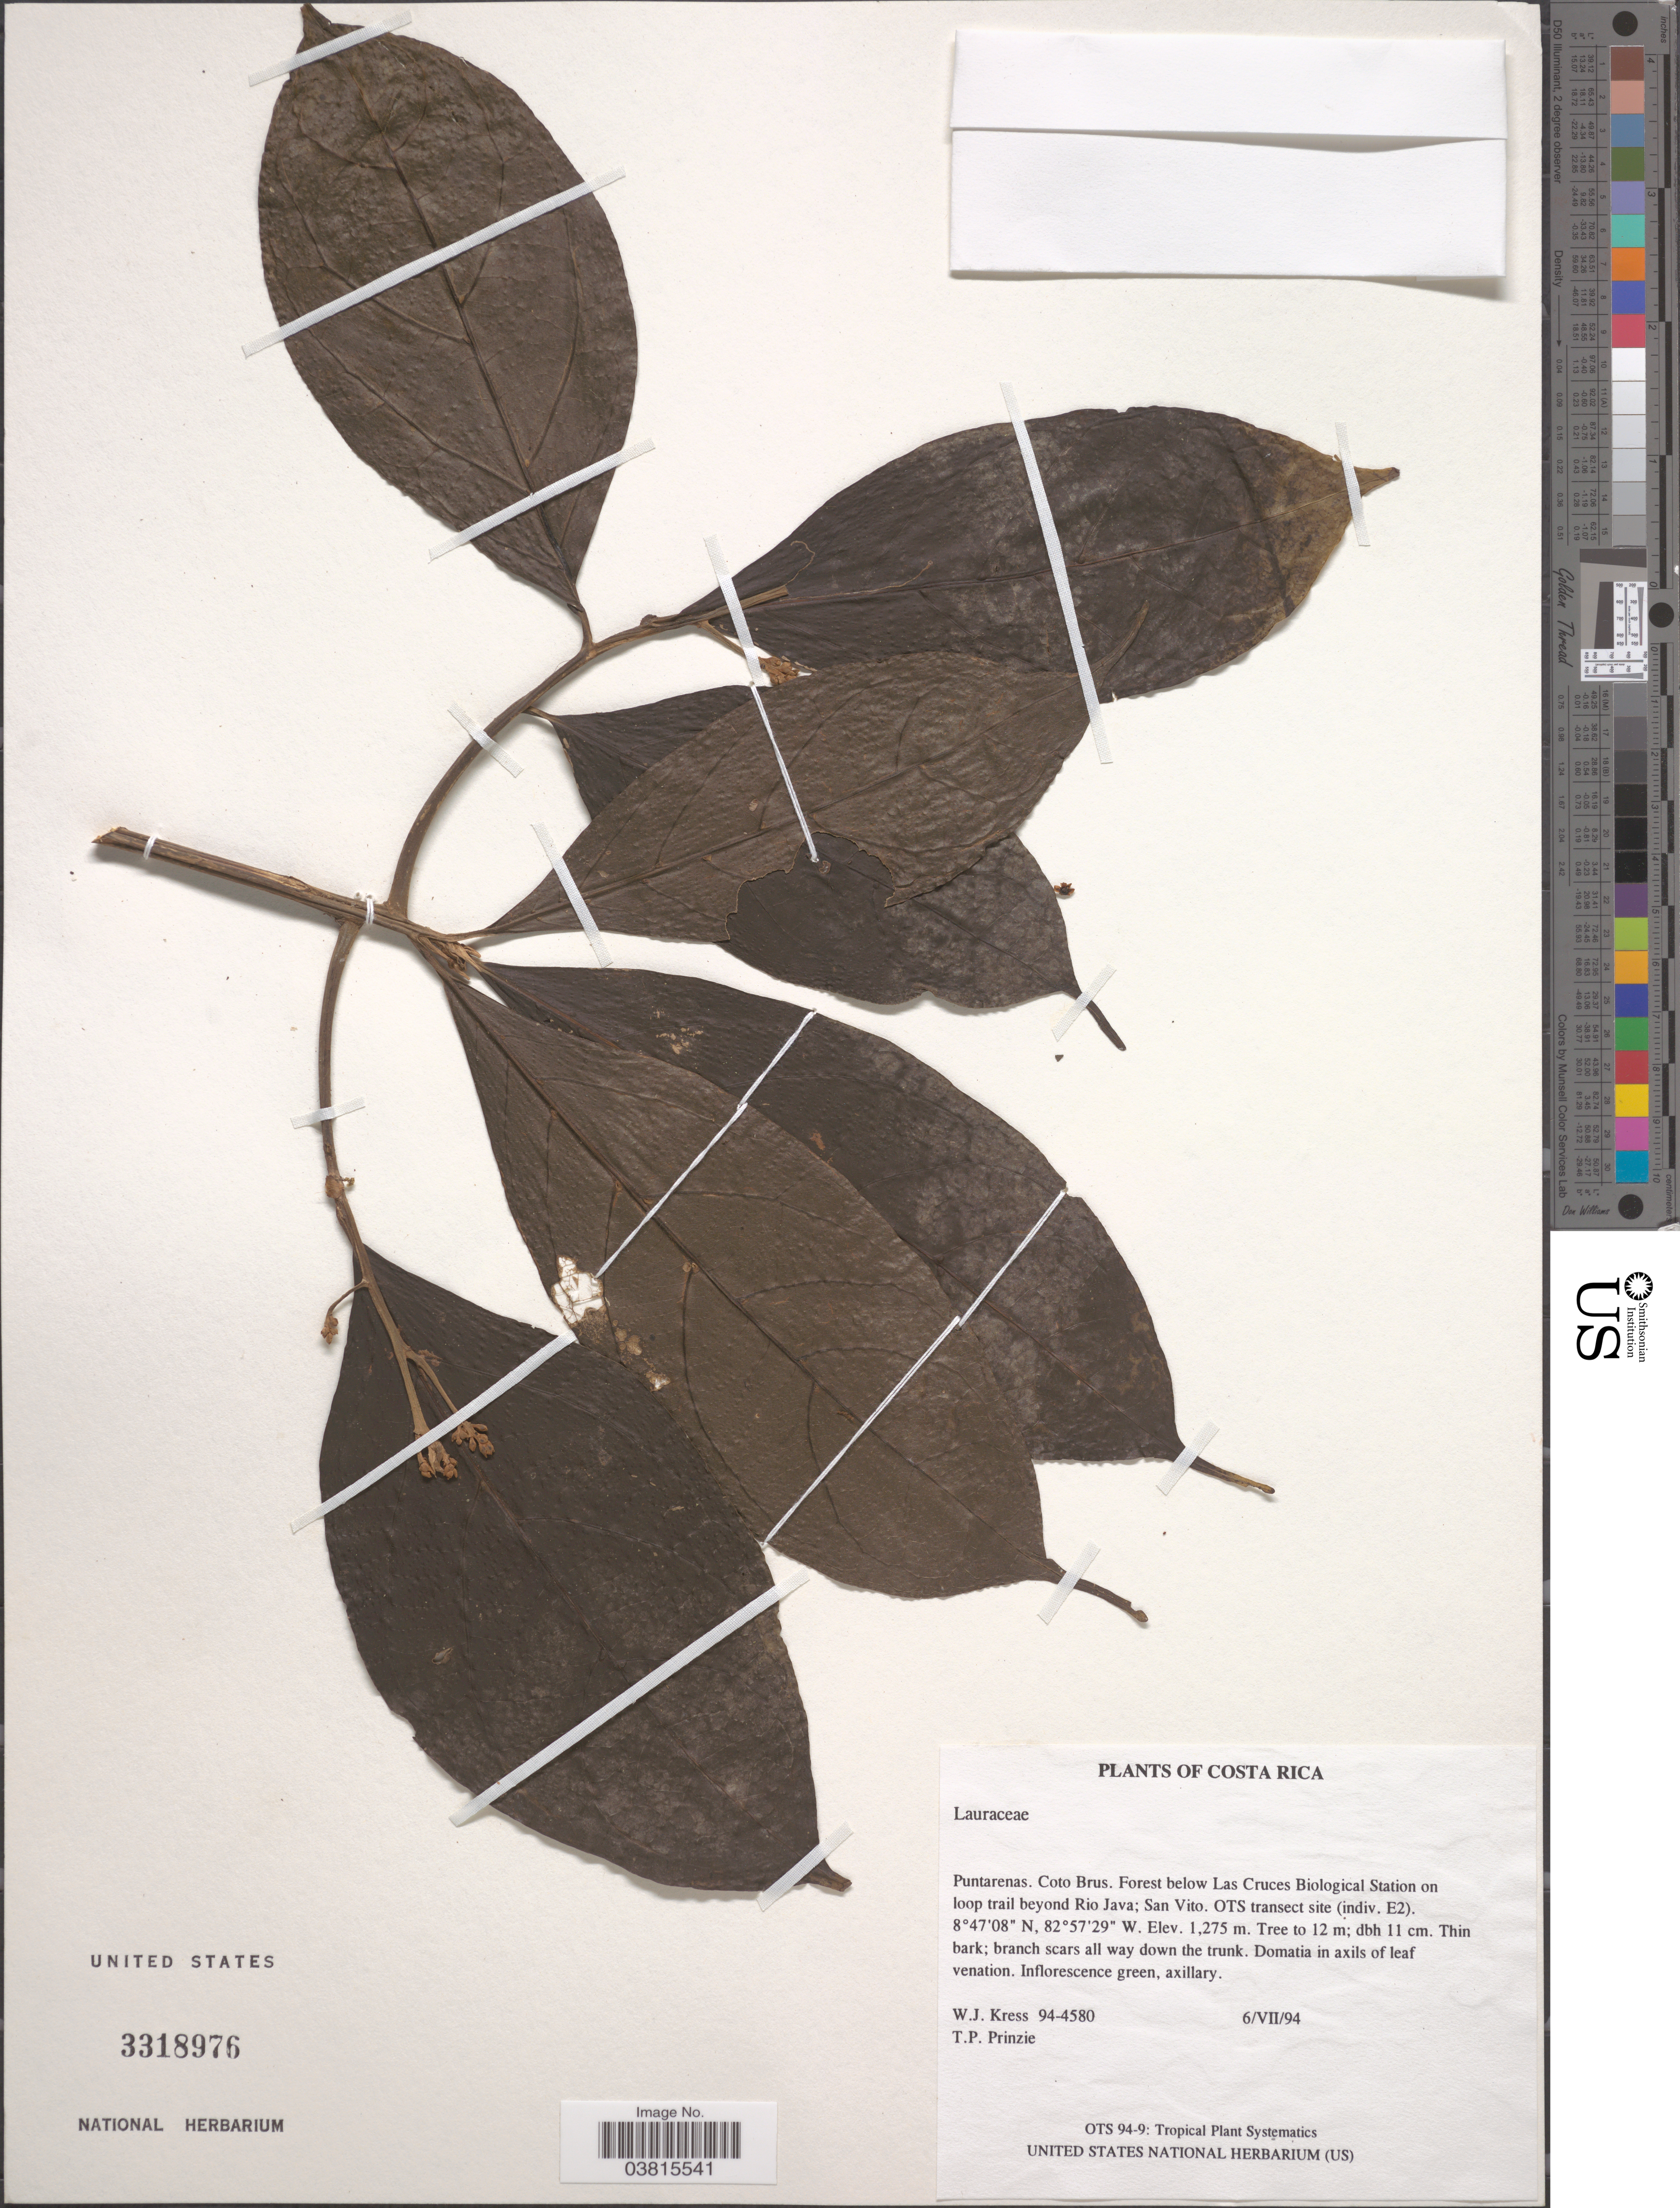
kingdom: Plantae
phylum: Tracheophyta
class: Magnoliopsida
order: Laurales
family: Lauraceae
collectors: W. J. Kress & T. Prinzie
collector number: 94-4580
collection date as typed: Transcribed d/m/y: 6/7/94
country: Costa Rica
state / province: Puntarenas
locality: Coto Brus. Forest below Las Cruces Biological Station on loop trail beyond Rio Java; San Vito. OTS transect site (indiv. E2).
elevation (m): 1275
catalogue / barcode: US 3318976